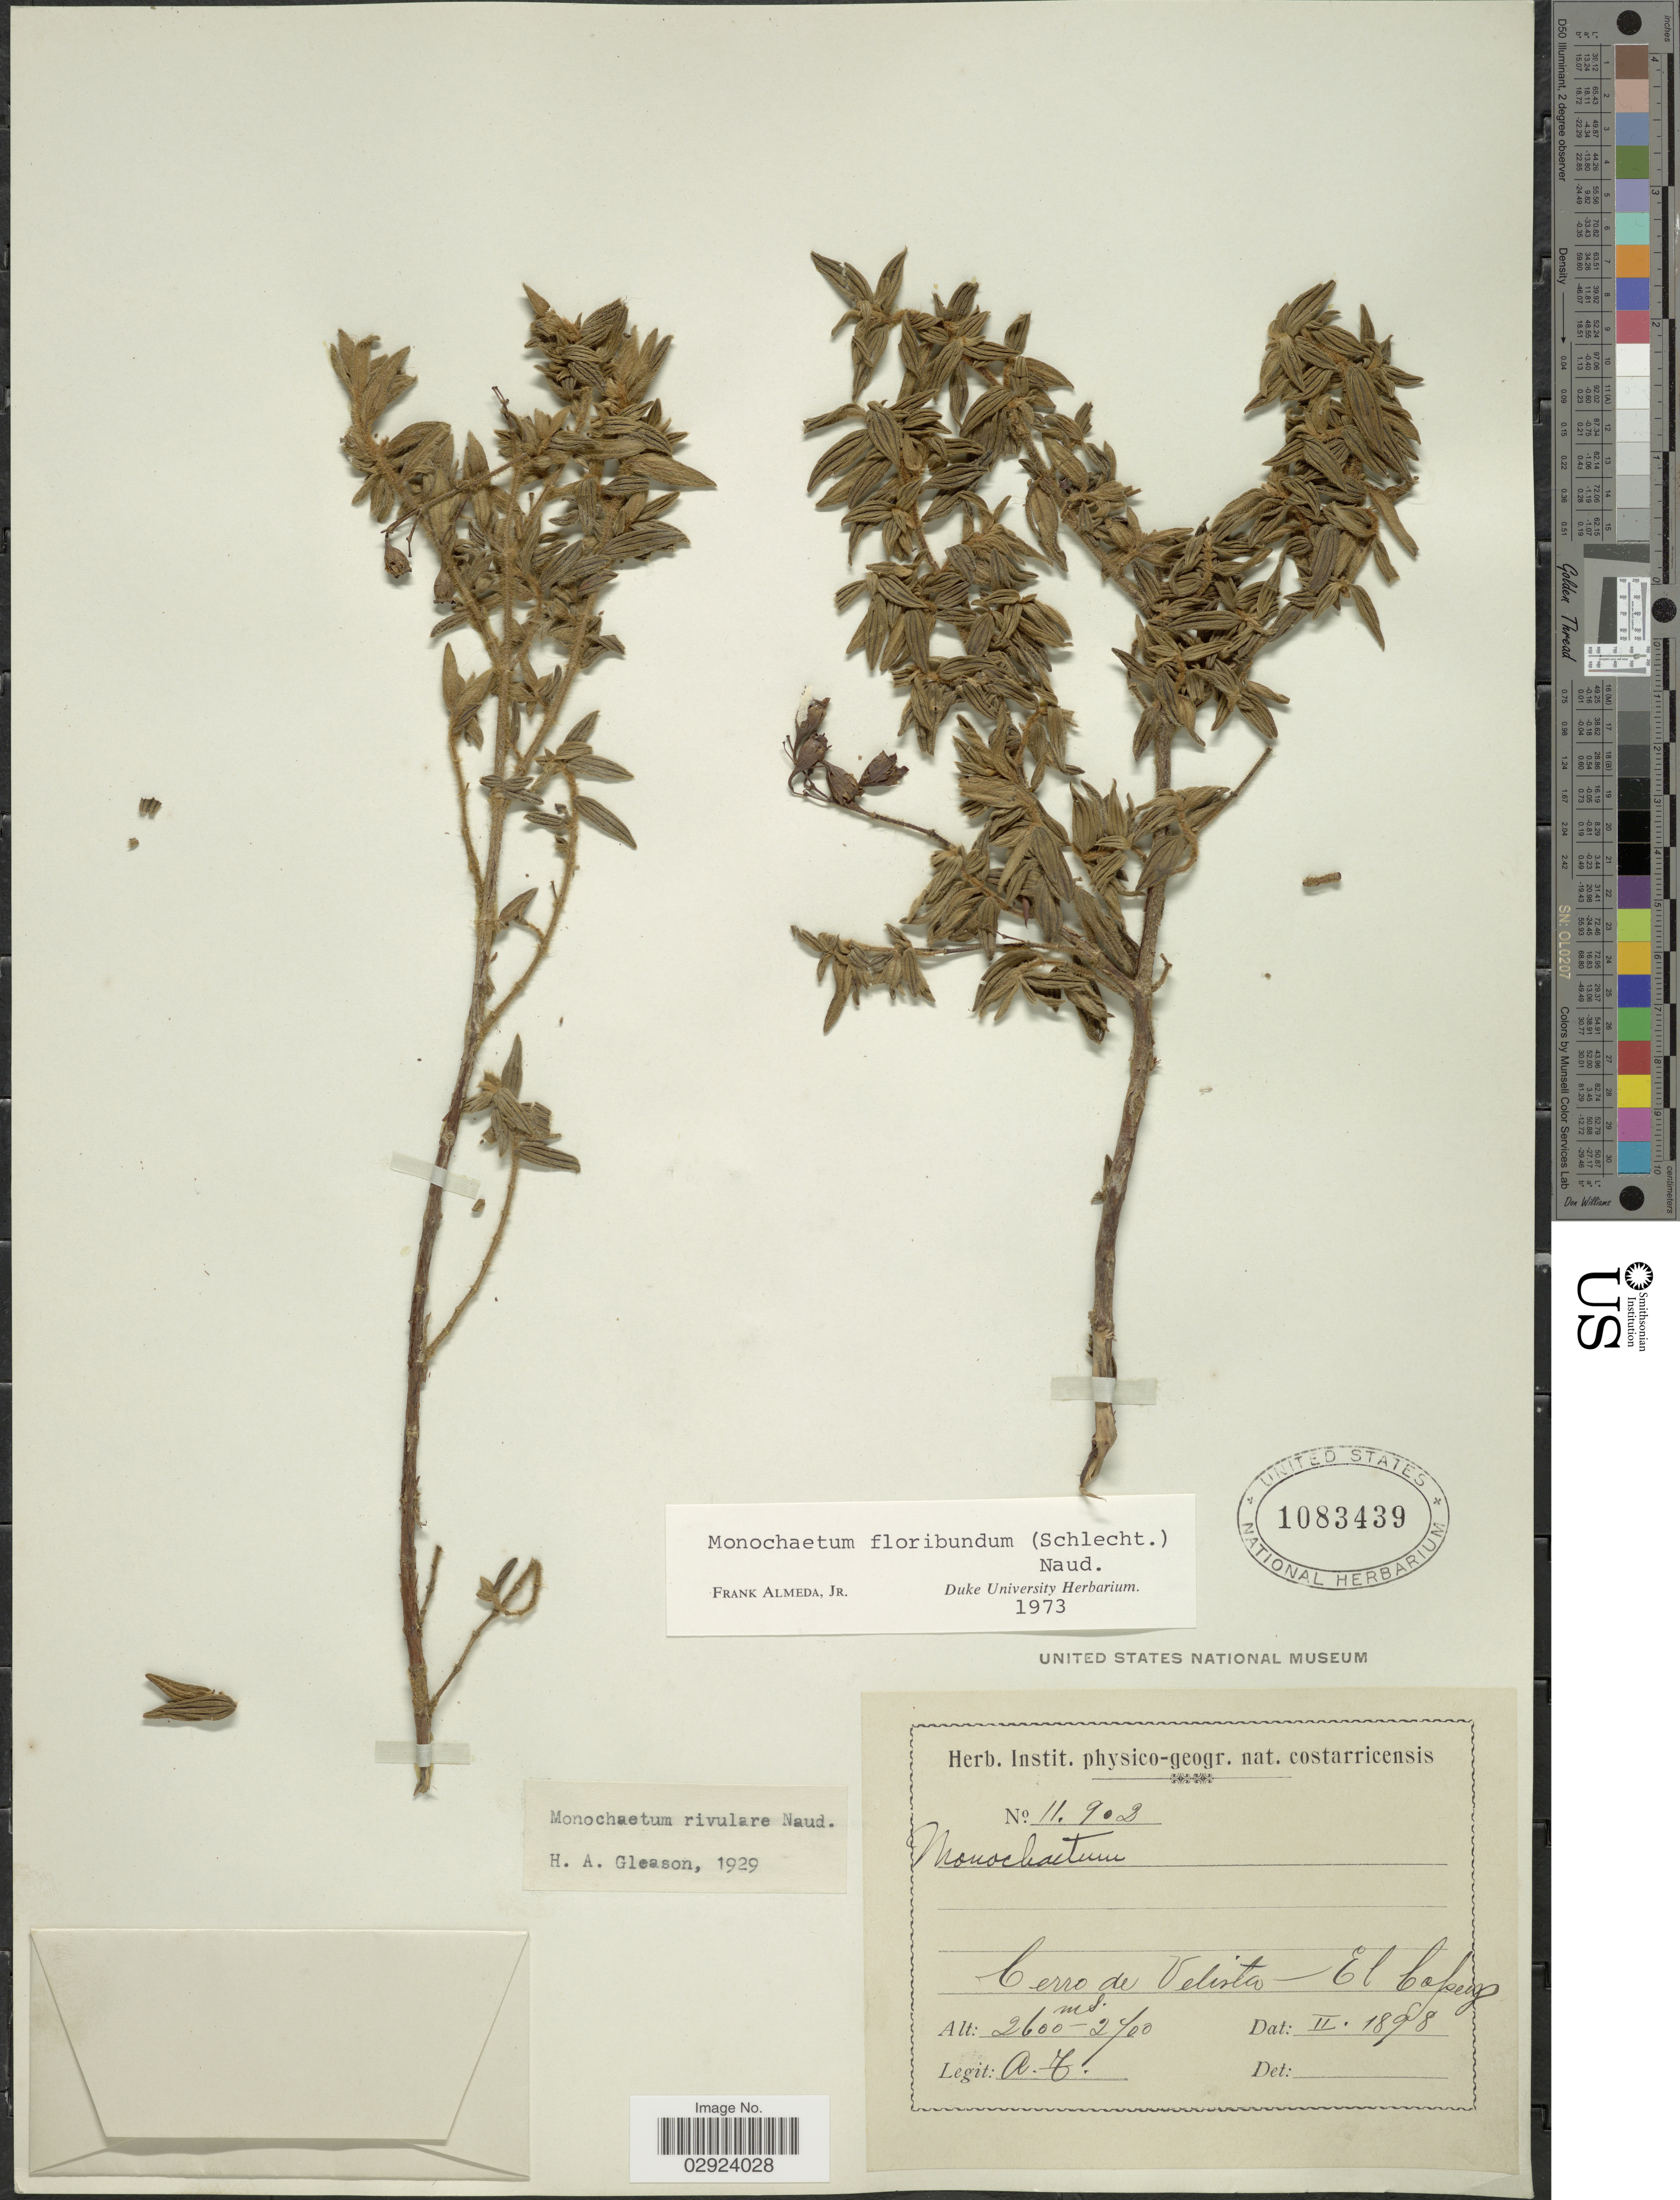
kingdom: Plantae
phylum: Tracheophyta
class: Magnoliopsida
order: Myrtales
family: Melastomataceae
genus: Monochaetum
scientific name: Monochaetum floribundum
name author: (Schltdl.) Naudin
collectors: A. T.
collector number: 11902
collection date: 1898-02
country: Costa Rica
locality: Cerro de Velista - El Copeys.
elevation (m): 2600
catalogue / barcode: US 1083439